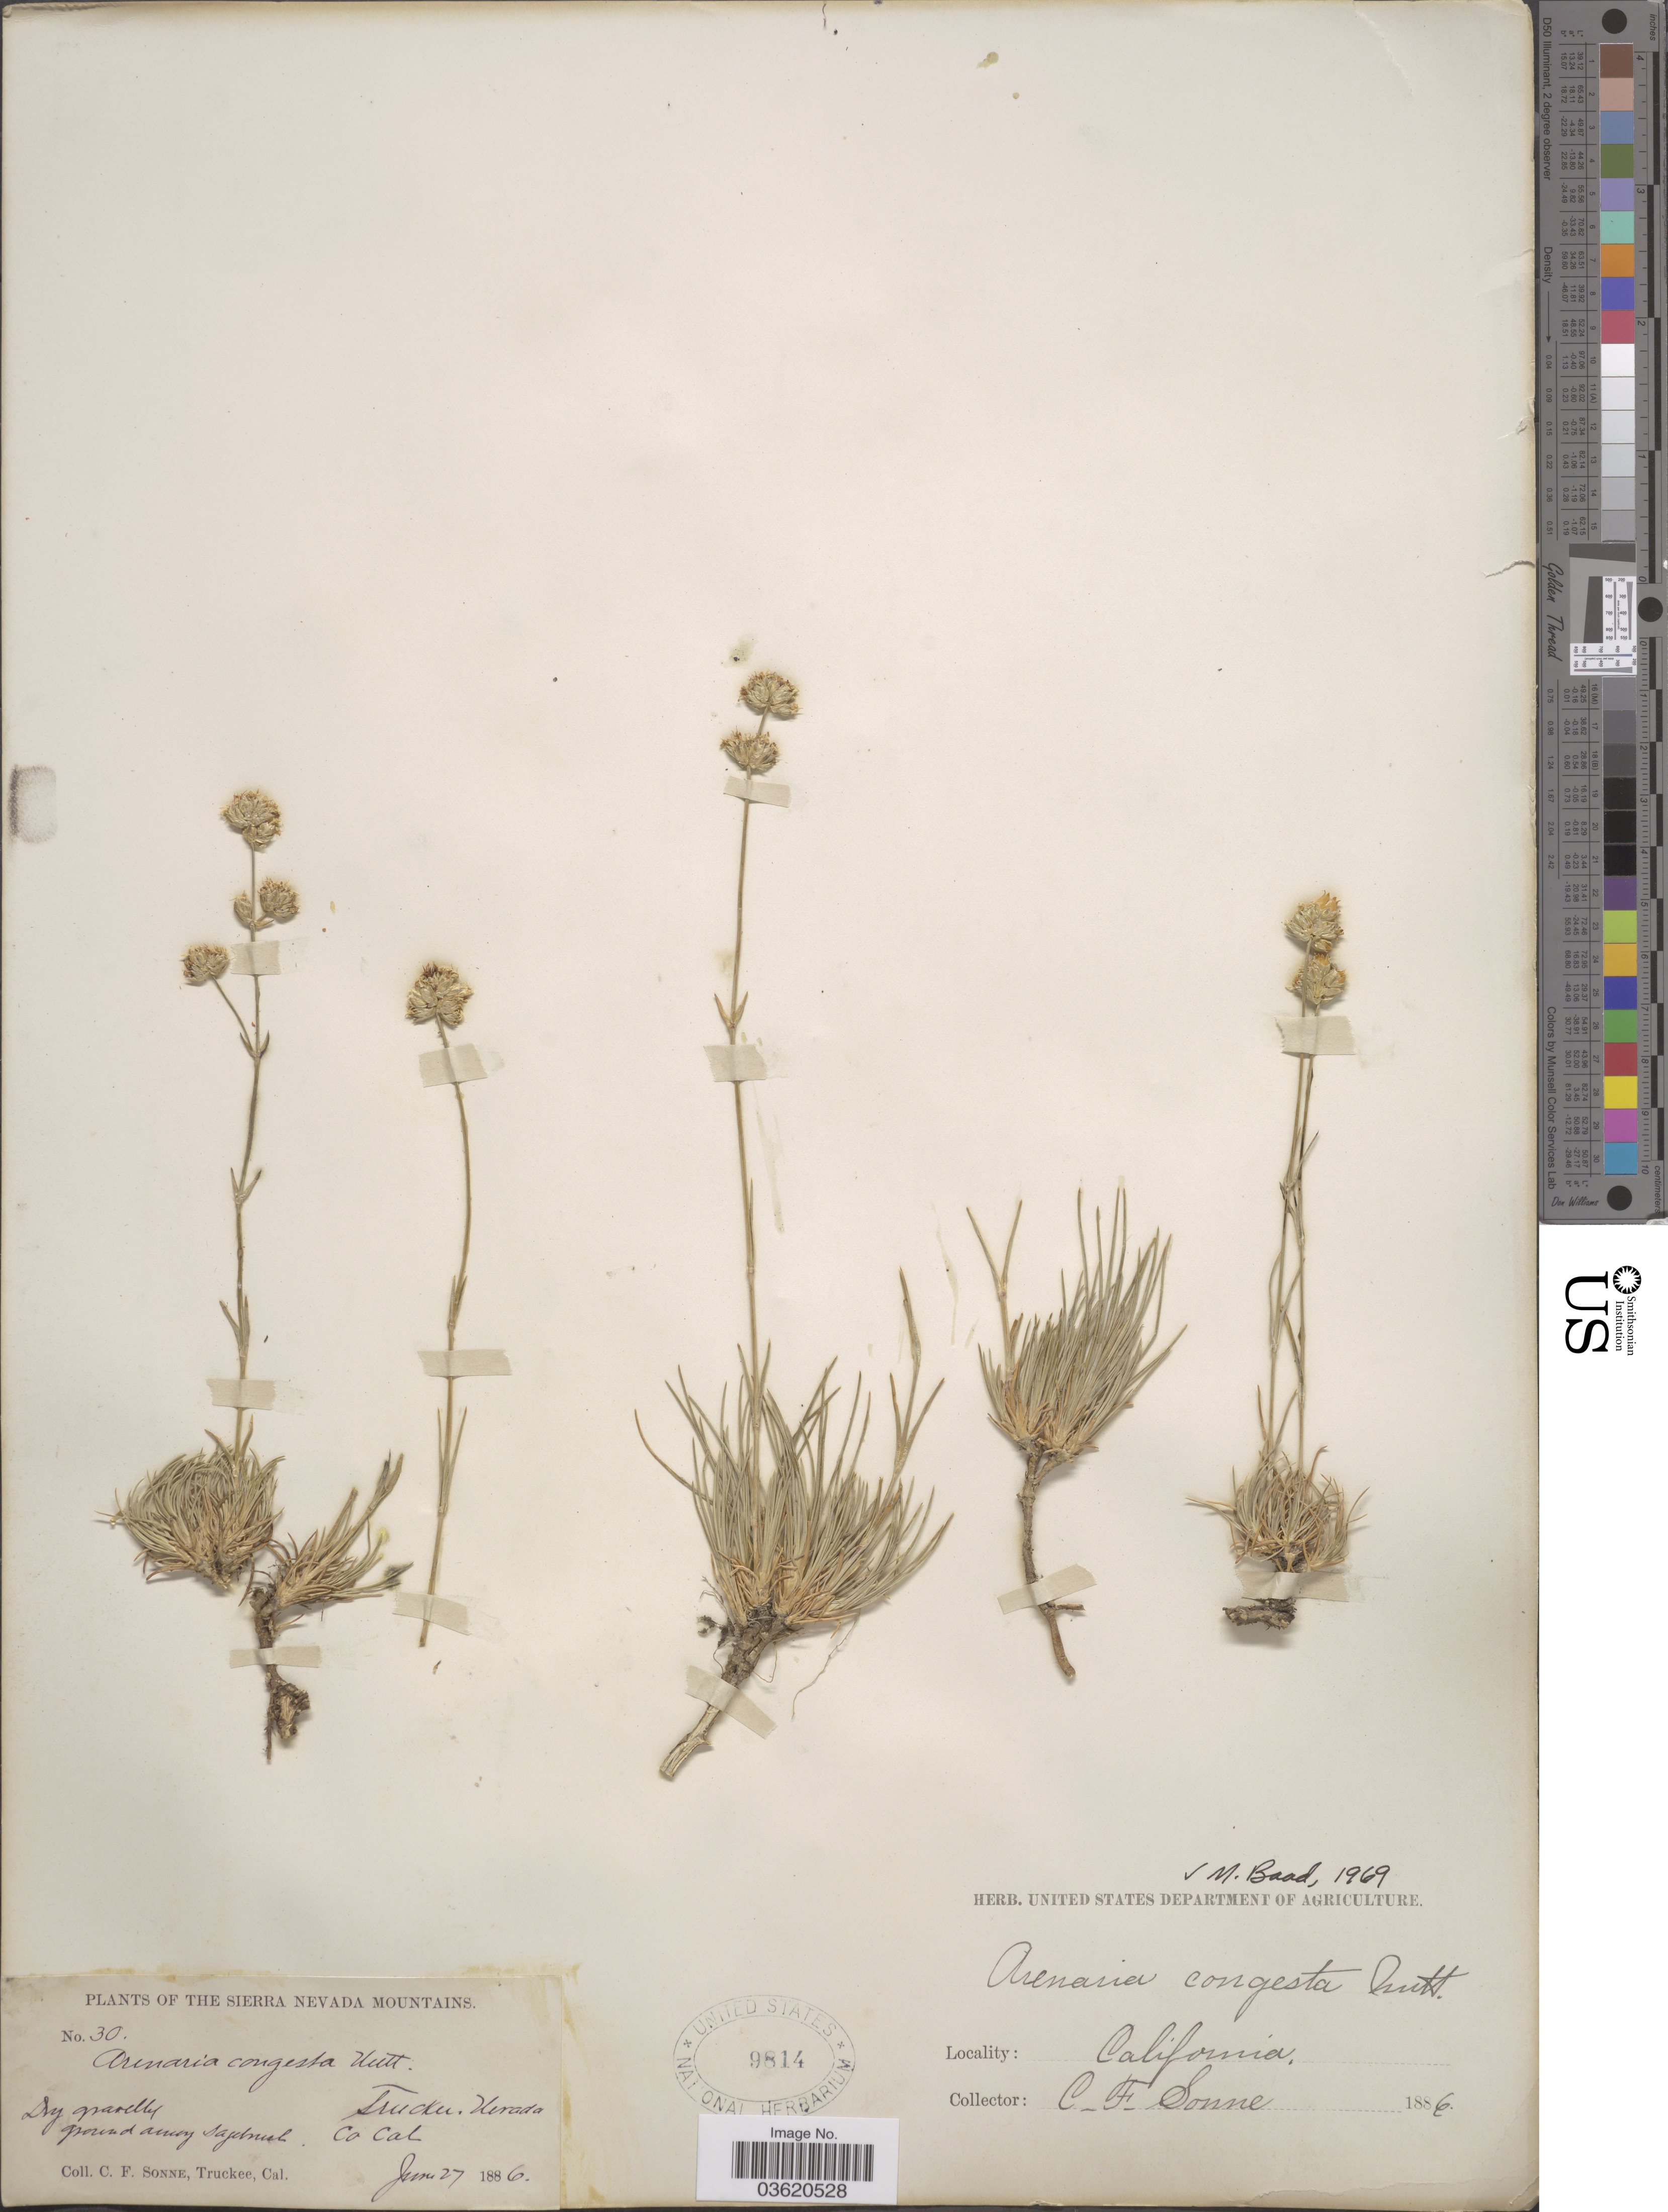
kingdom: Plantae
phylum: Tracheophyta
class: Magnoliopsida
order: Caryophyllales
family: Caryophyllaceae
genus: Eremogone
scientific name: Eremogone congesta var. congesta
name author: (Nutt.) Ikonn.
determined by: Strong, Mark T., (BOT), Smithsonian Institution - National Museum of Natural History (UNITED STATES)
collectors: C. Sonne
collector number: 30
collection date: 1886-06-27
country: United States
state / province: California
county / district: Nevada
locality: The Sierra Nevada Mountains. Trucker, Nevada Co.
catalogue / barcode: US 9814